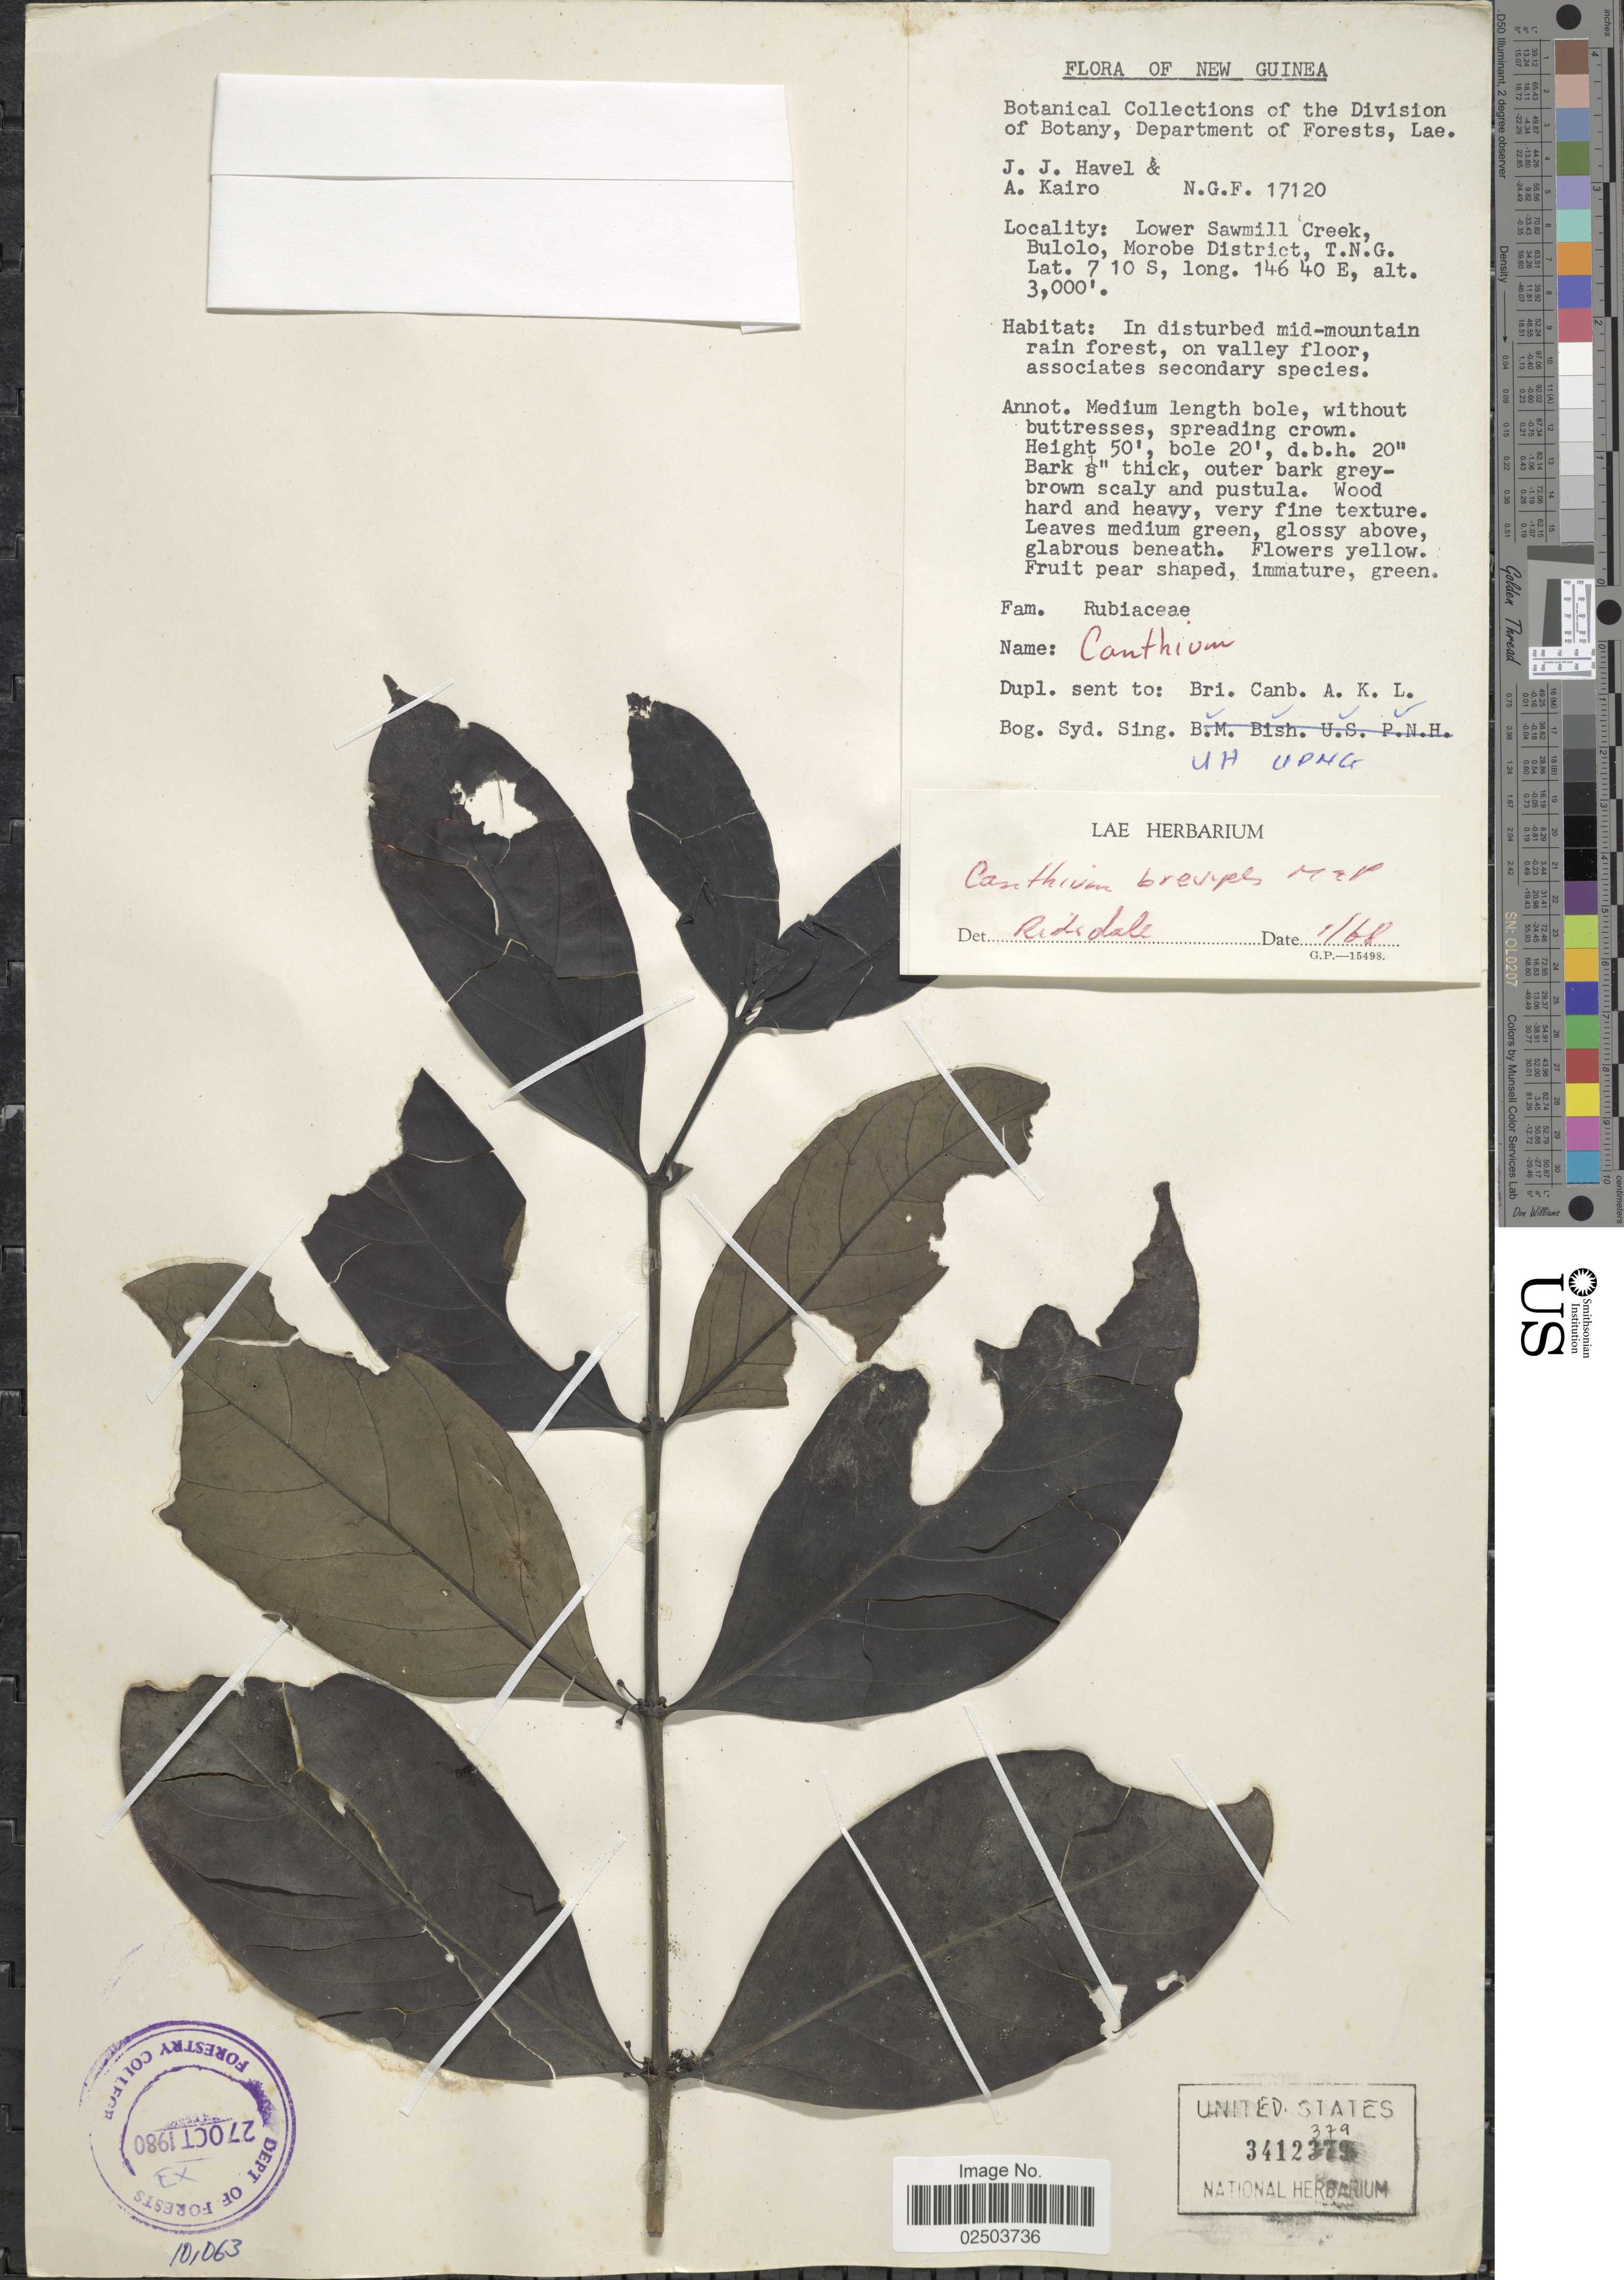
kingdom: Plantae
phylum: Tracheophyta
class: Magnoliopsida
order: Gentianales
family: Rubiaceae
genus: Cyclophyllum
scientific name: Cyclophyllum brevipes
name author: (Merr. & L.M. Perry) S. T. Reynolds & R.J.F. Hend.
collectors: J. Havel & A. Kairo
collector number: N.G.F.17120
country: Papua New Guinea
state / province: Morobe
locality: New Guinea. Lower Sawmill Creek, Bulolo, Morobe District, T.N.G.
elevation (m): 914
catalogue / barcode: US 3412379